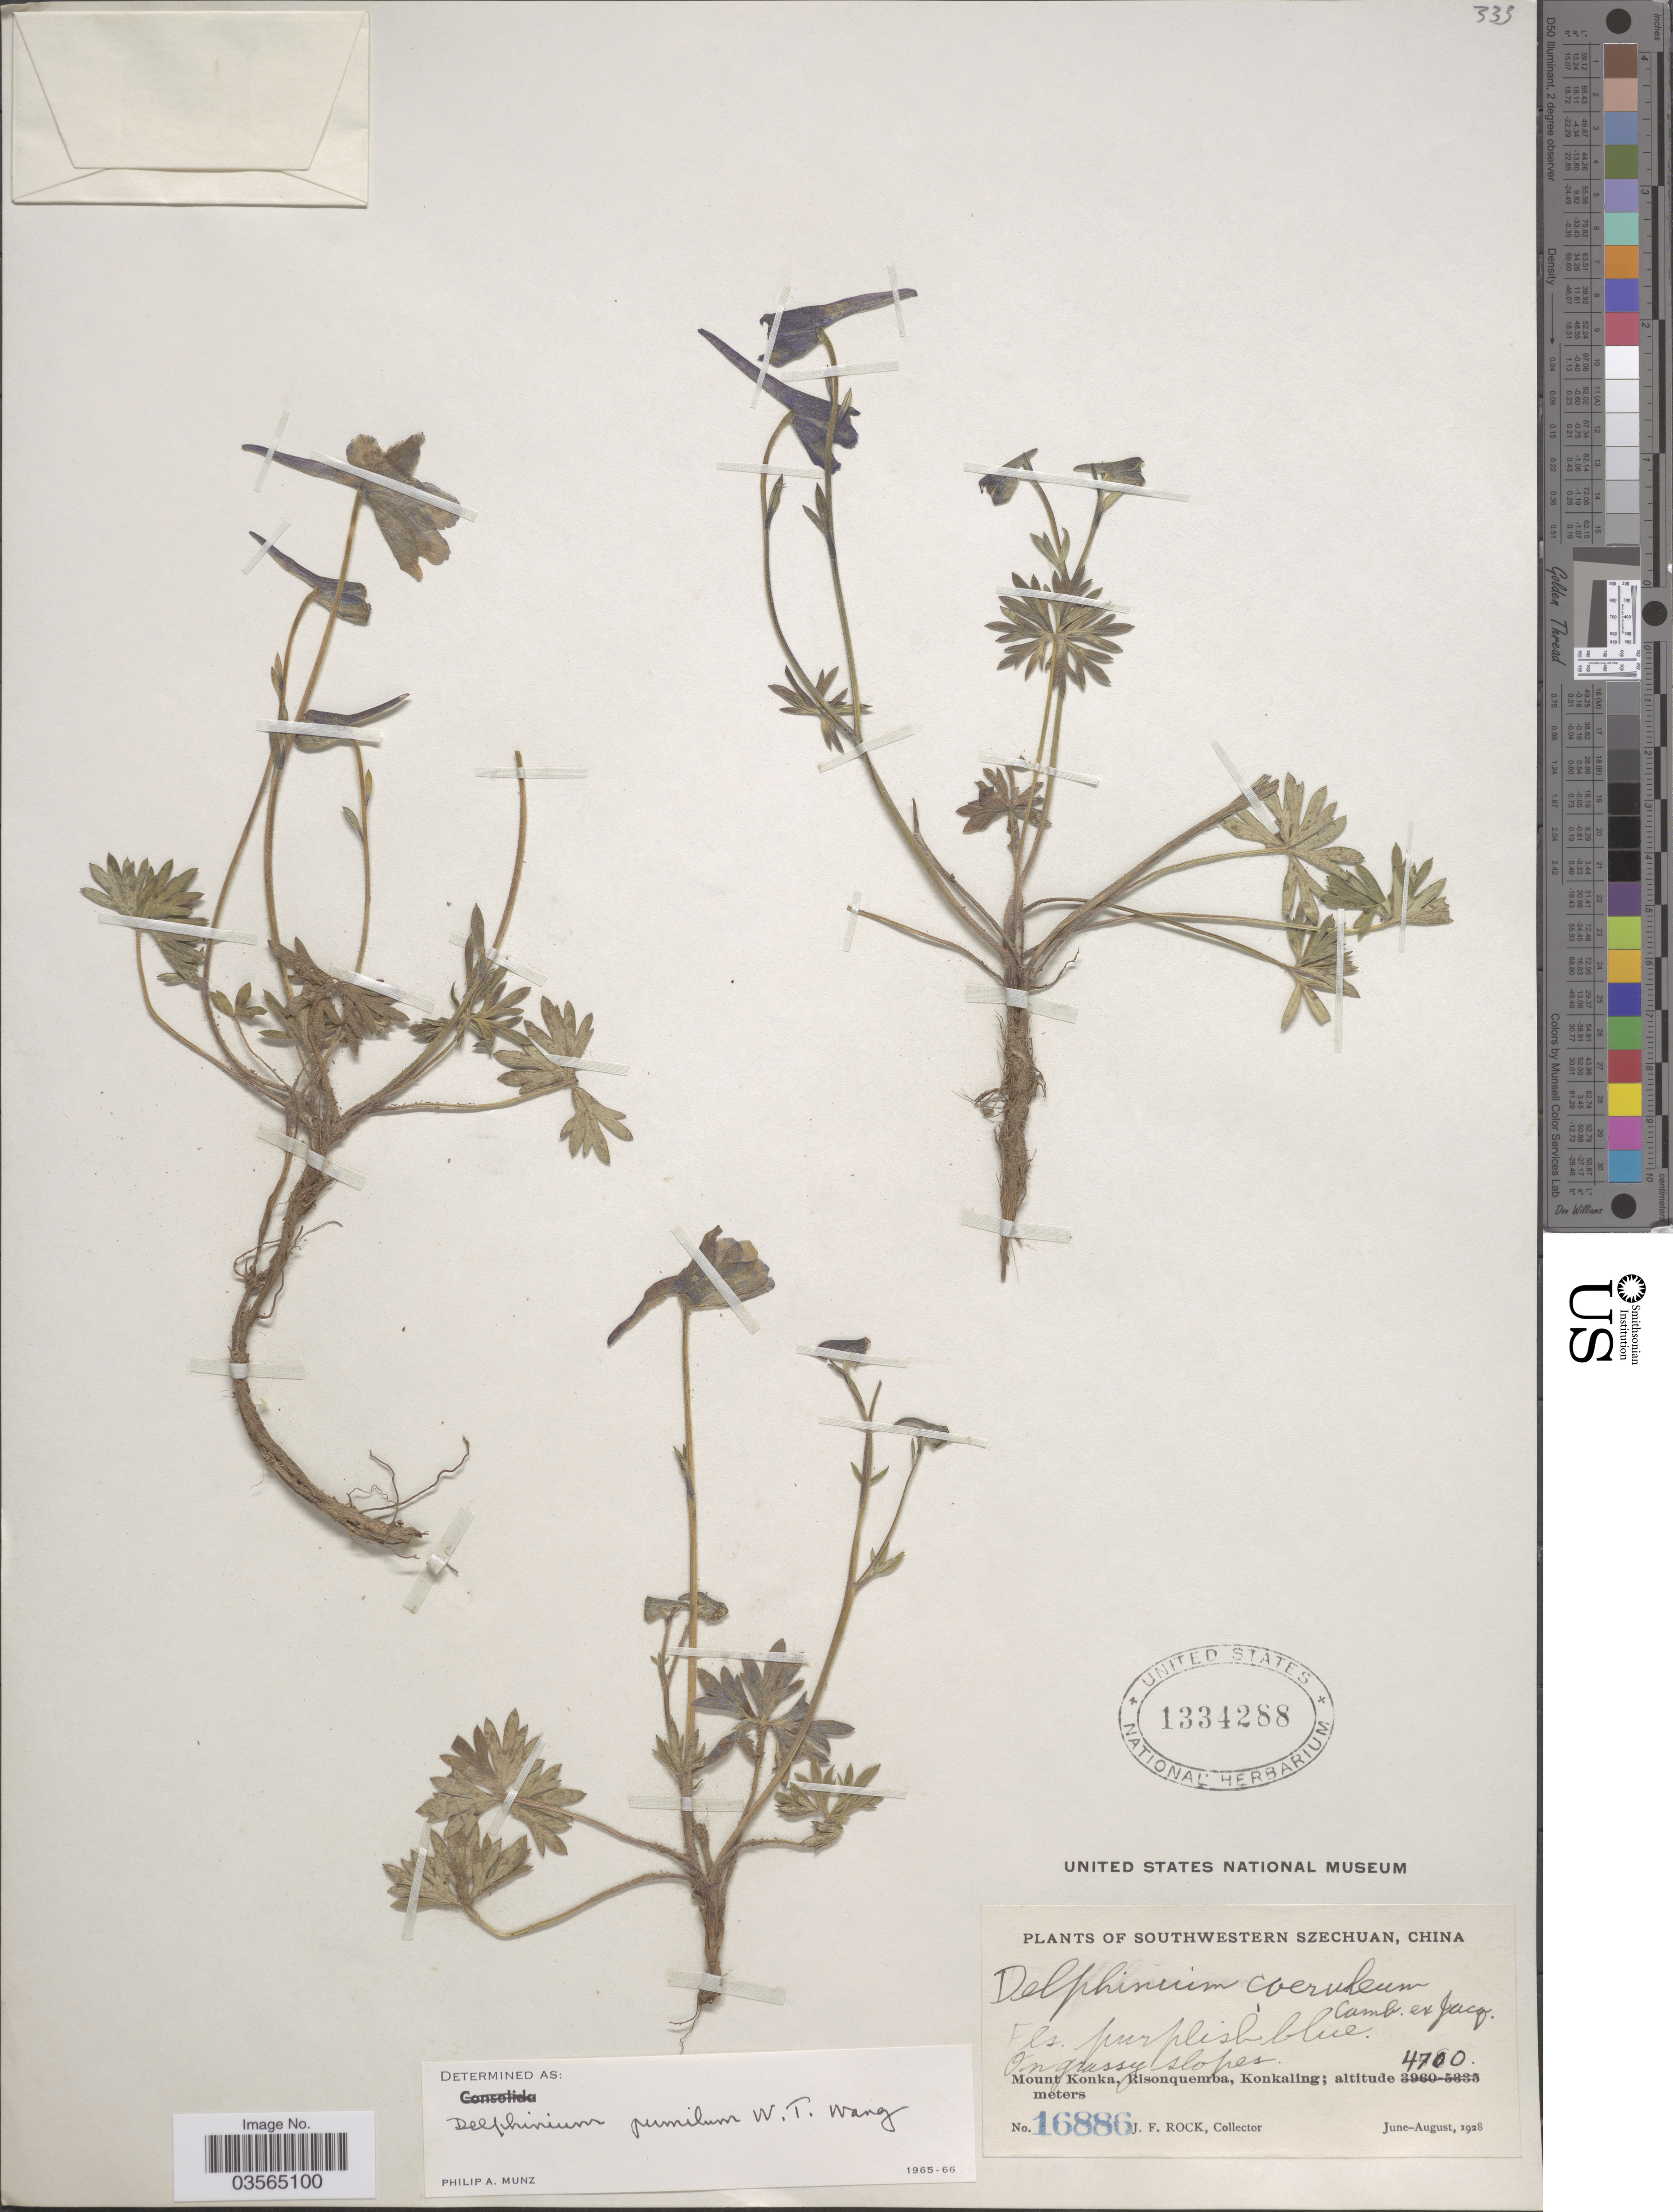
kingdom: Plantae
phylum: Tracheophyta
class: Magnoliopsida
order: Ranunculales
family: Ranunculaceae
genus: Delphinium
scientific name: Delphinium pumilum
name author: W.T. Wang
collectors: J. Rock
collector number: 16886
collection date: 1928-06/1928-08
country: China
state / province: Sichuan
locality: Southwestern Szechuan. Mount Konka, Risonquemba, Konkaling.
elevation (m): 4700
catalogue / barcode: US 1334288